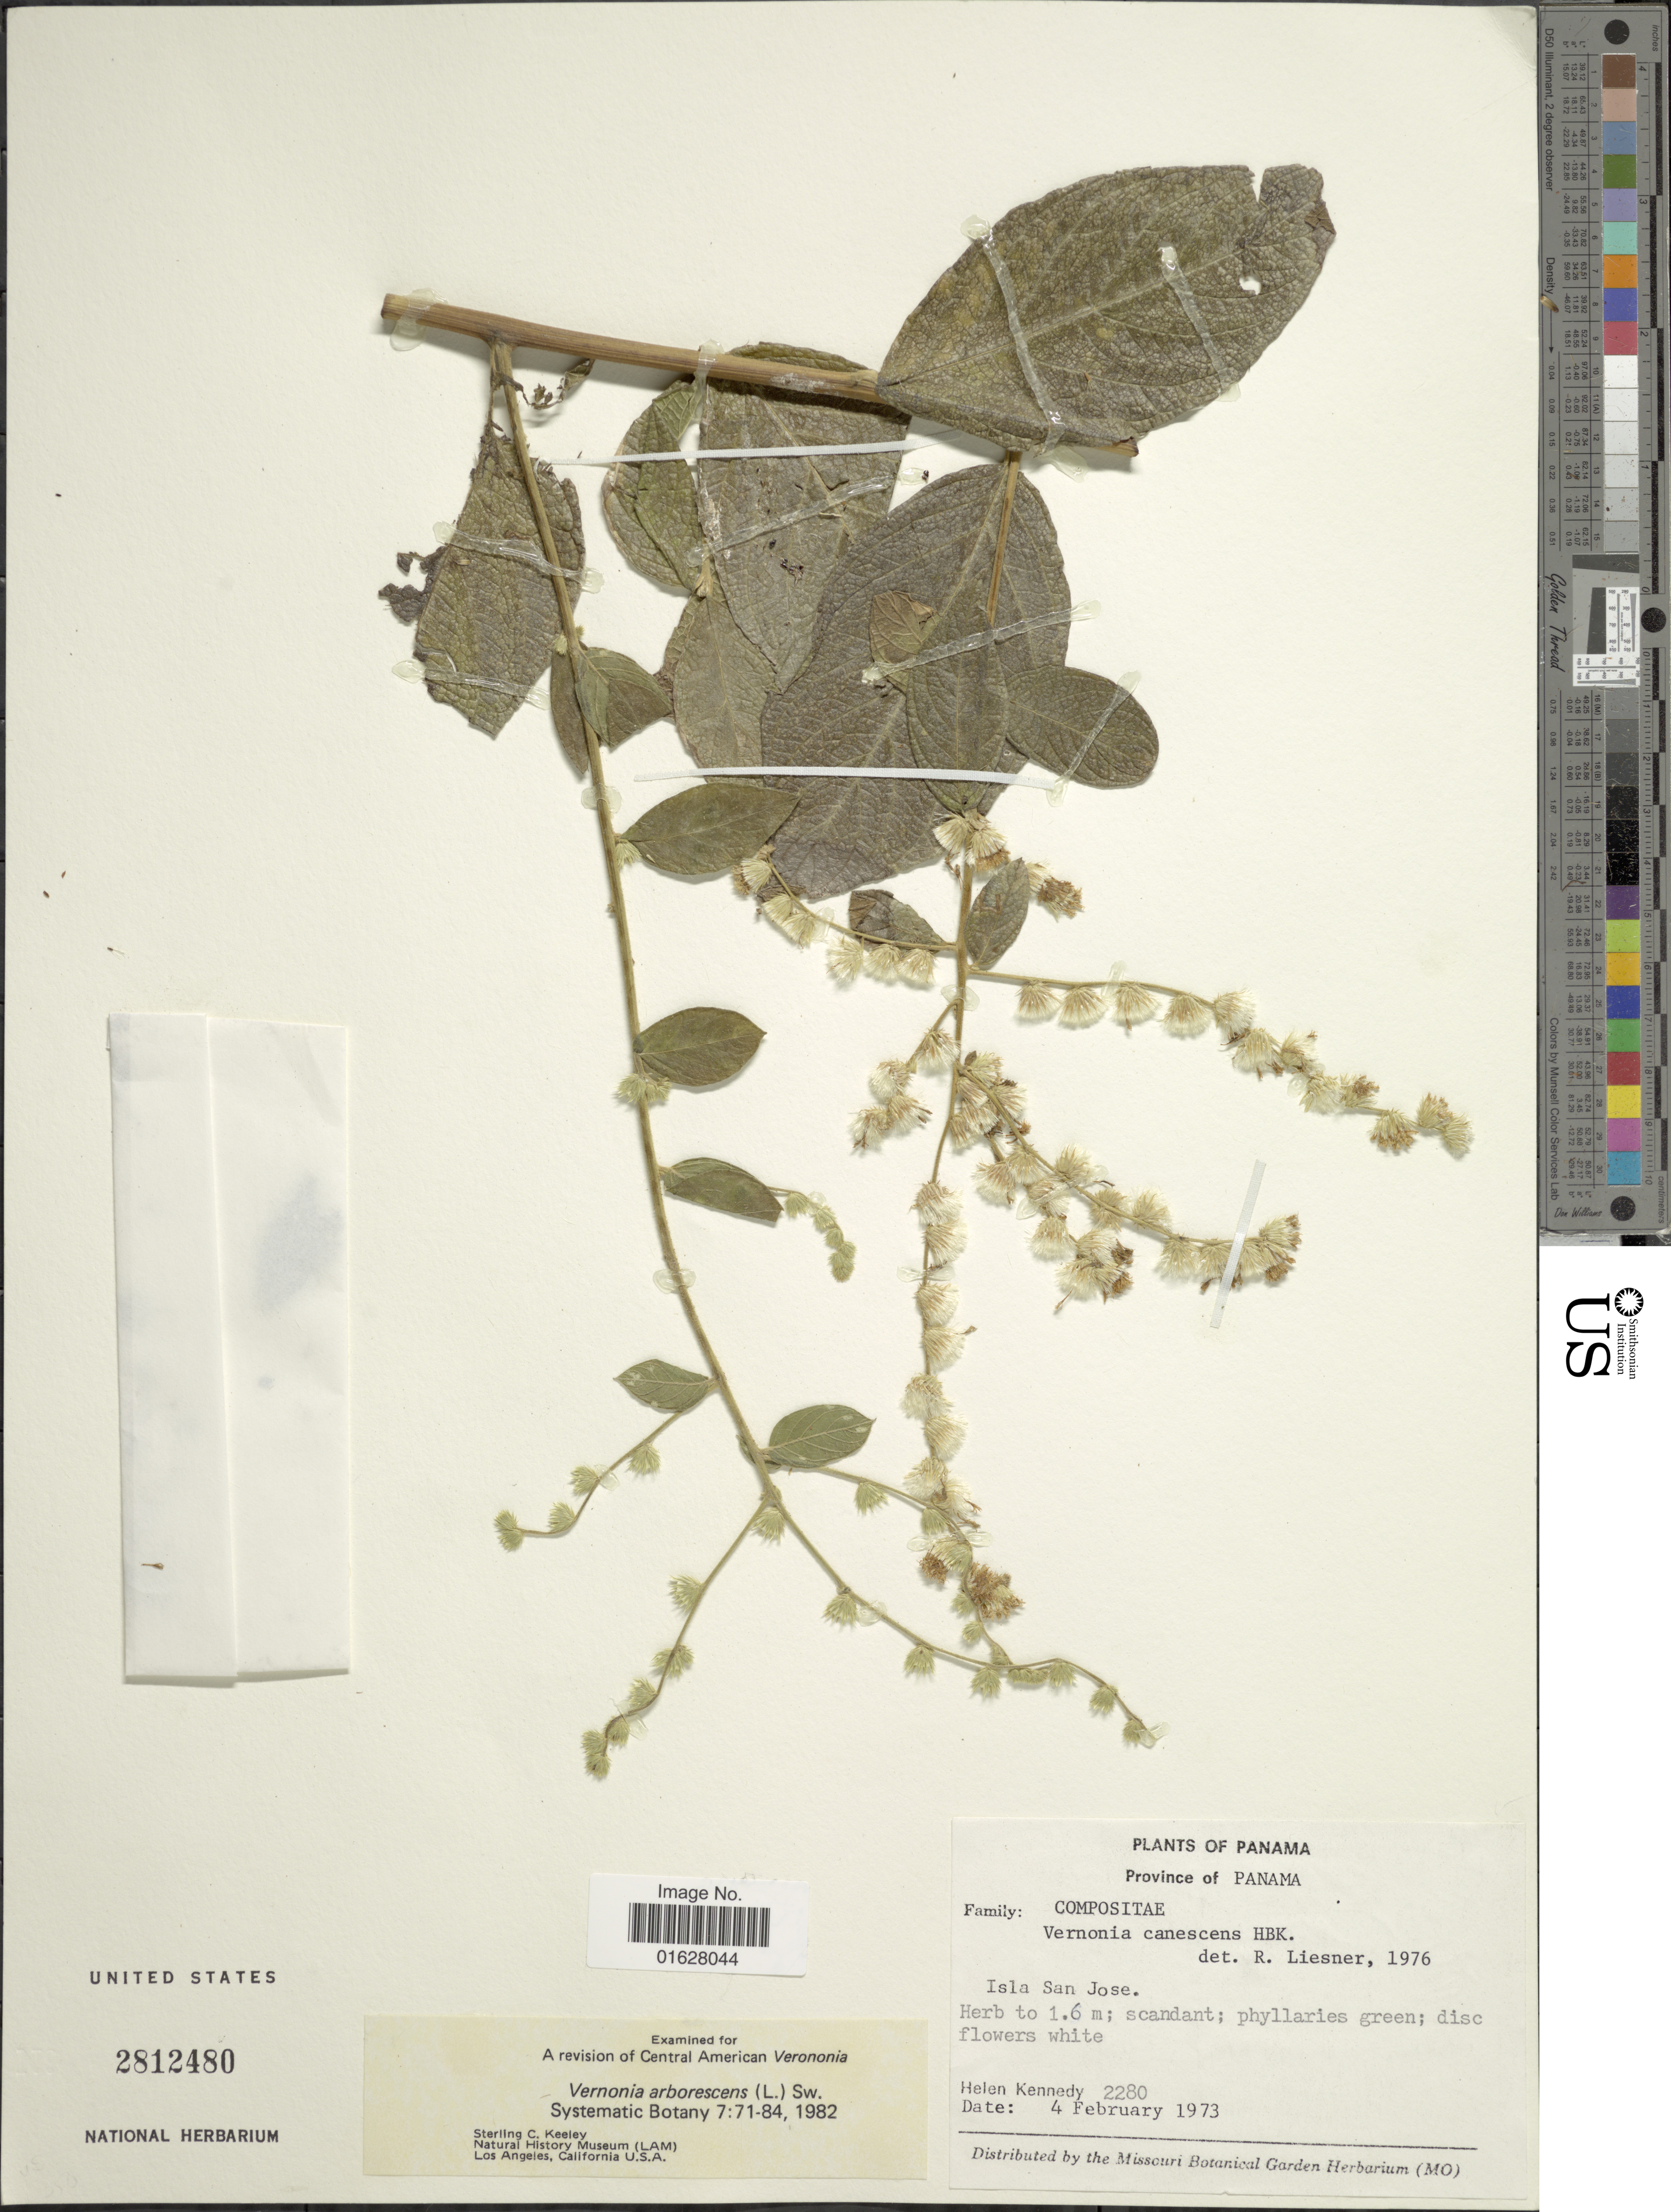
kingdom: Plantae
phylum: Tracheophyta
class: Magnoliopsida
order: Asterales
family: Asteraceae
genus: Lepidaploa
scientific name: Lepidaploa canescens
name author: (Kunth) H. Rob.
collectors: H. Kennedy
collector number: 2280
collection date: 1973-02-04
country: Panama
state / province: Panamá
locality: Province of Panama, Isla San Jose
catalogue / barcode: US 2812480